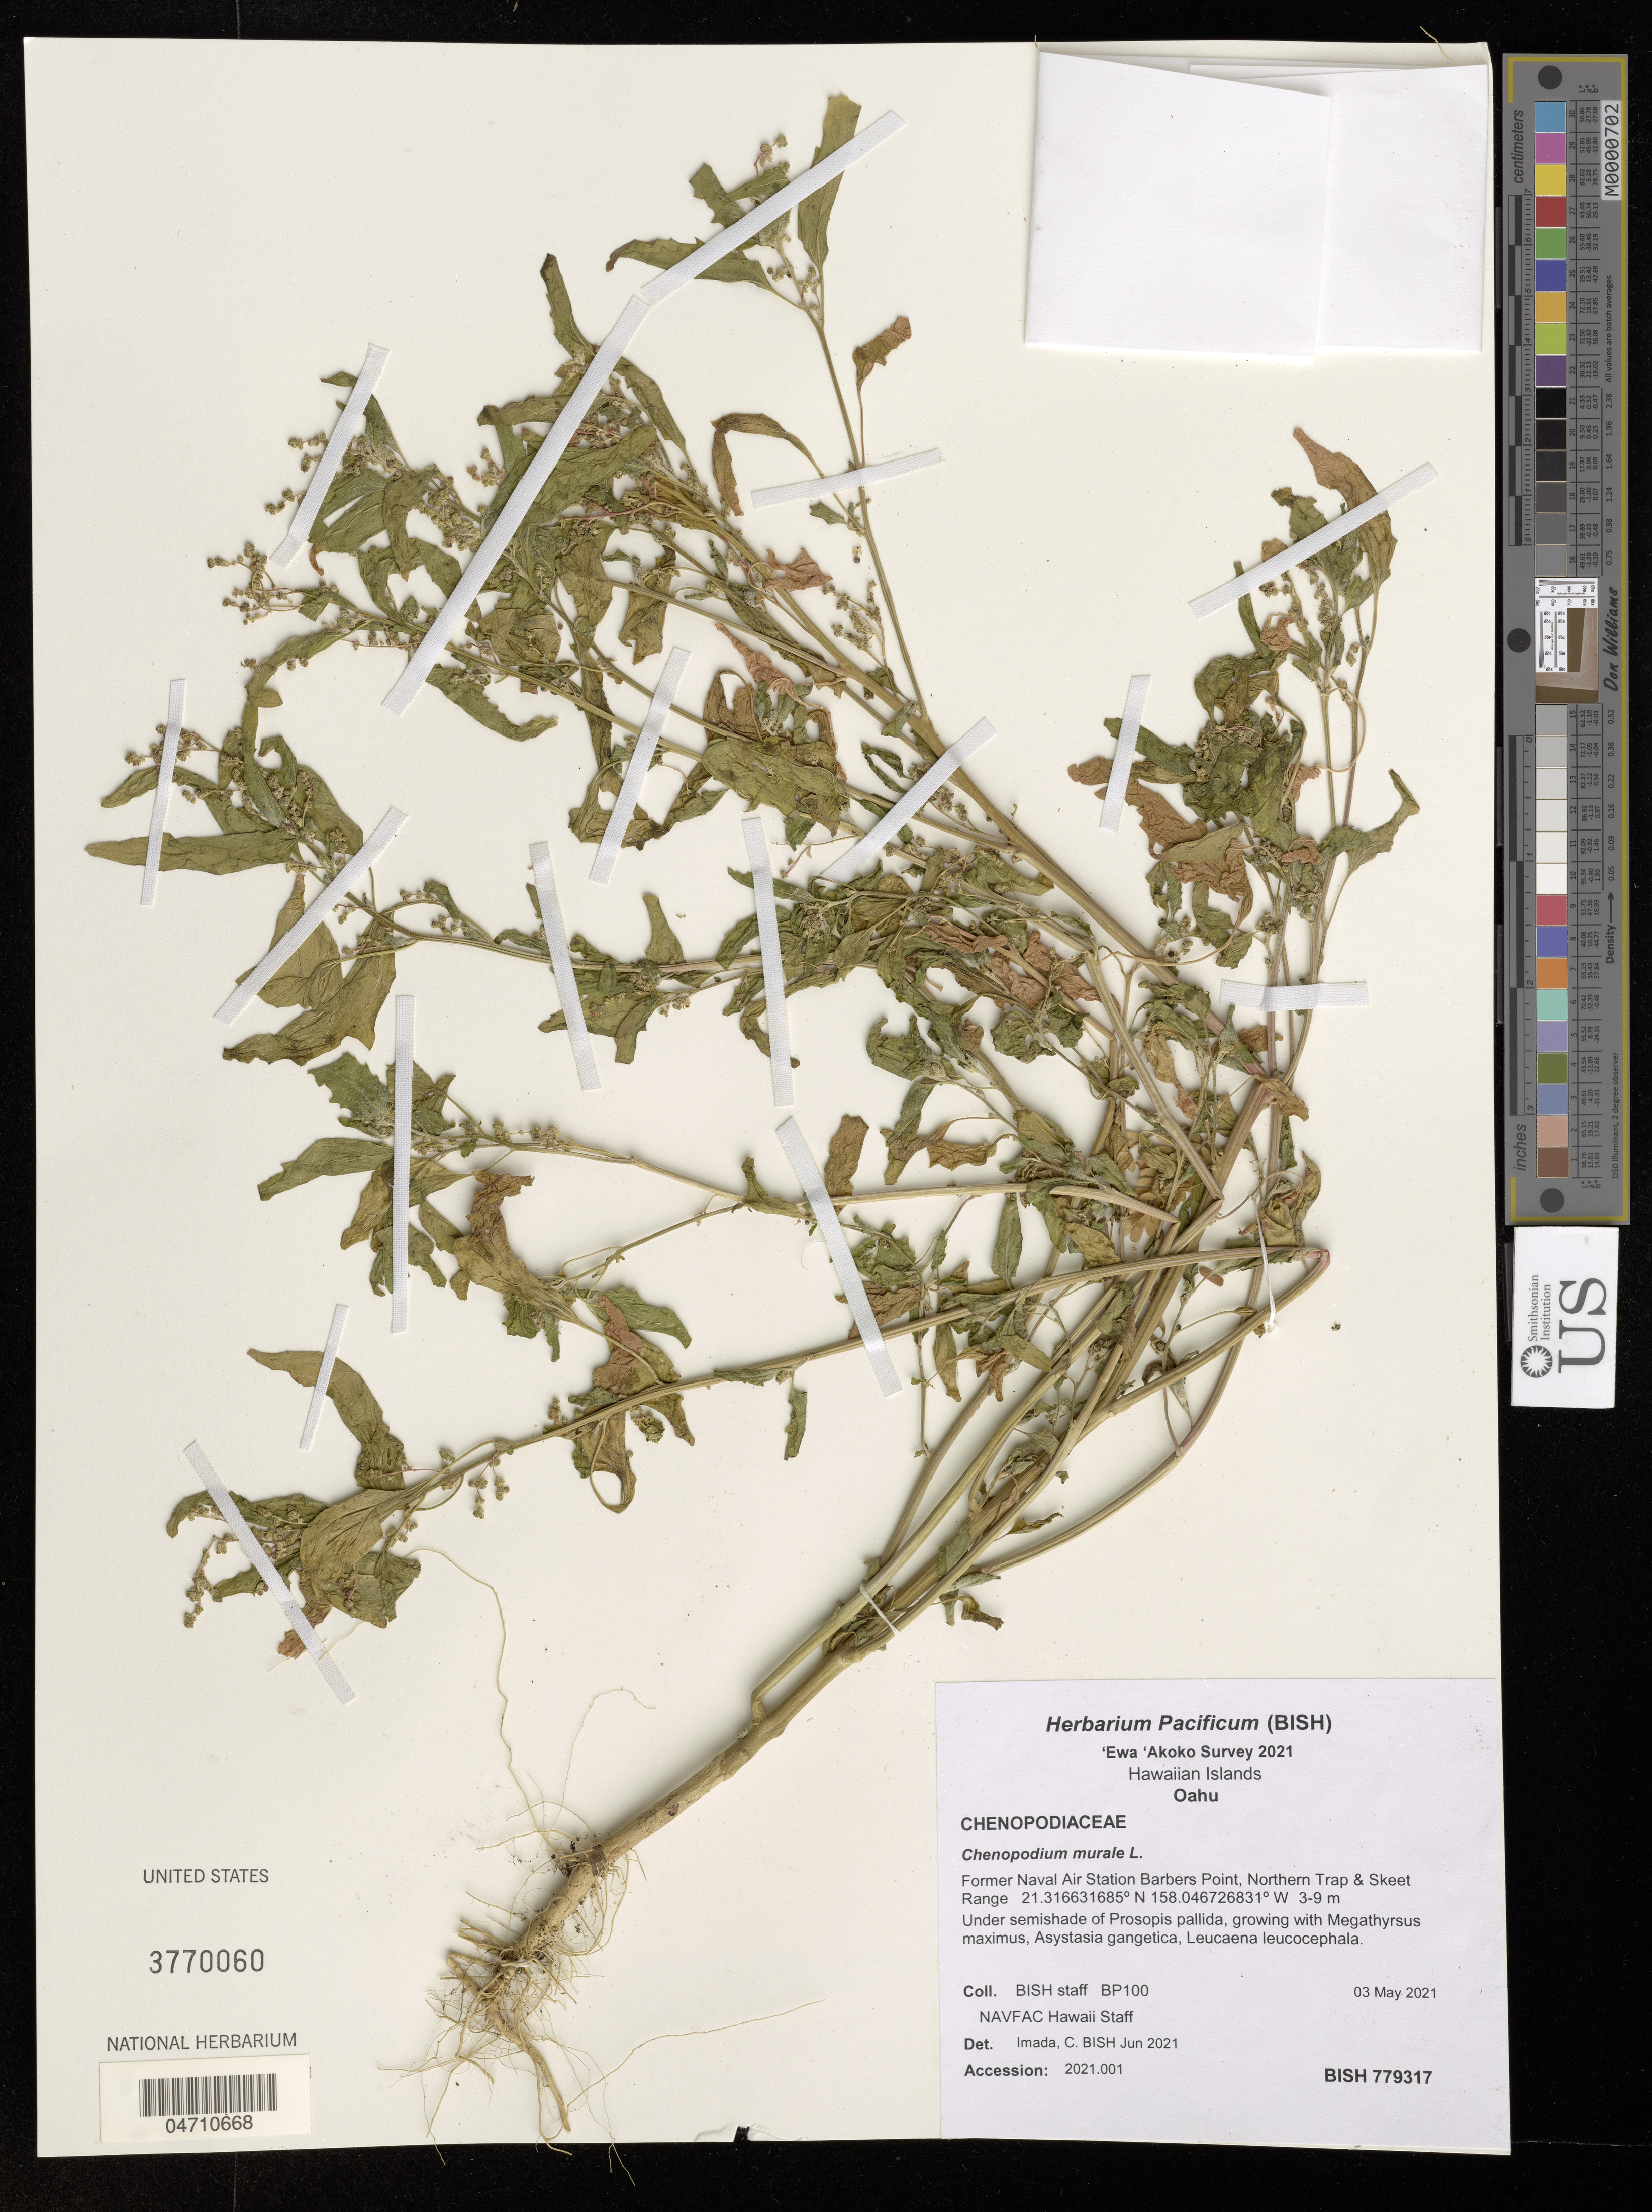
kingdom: Plantae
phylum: Tracheophyta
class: Magnoliopsida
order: Caryophyllales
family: Amaranthaceae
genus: Chenopodium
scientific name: Chenopodium murale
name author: L.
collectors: Bernice P. Bishop Museum & N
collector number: BP100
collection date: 2021-05-03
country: United States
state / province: Hawaii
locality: Hawaiian Islands. Oahu. Former Naval Air Station Barbers Point, Northern Trap & Skeet Range.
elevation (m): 3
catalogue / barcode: US 3770060